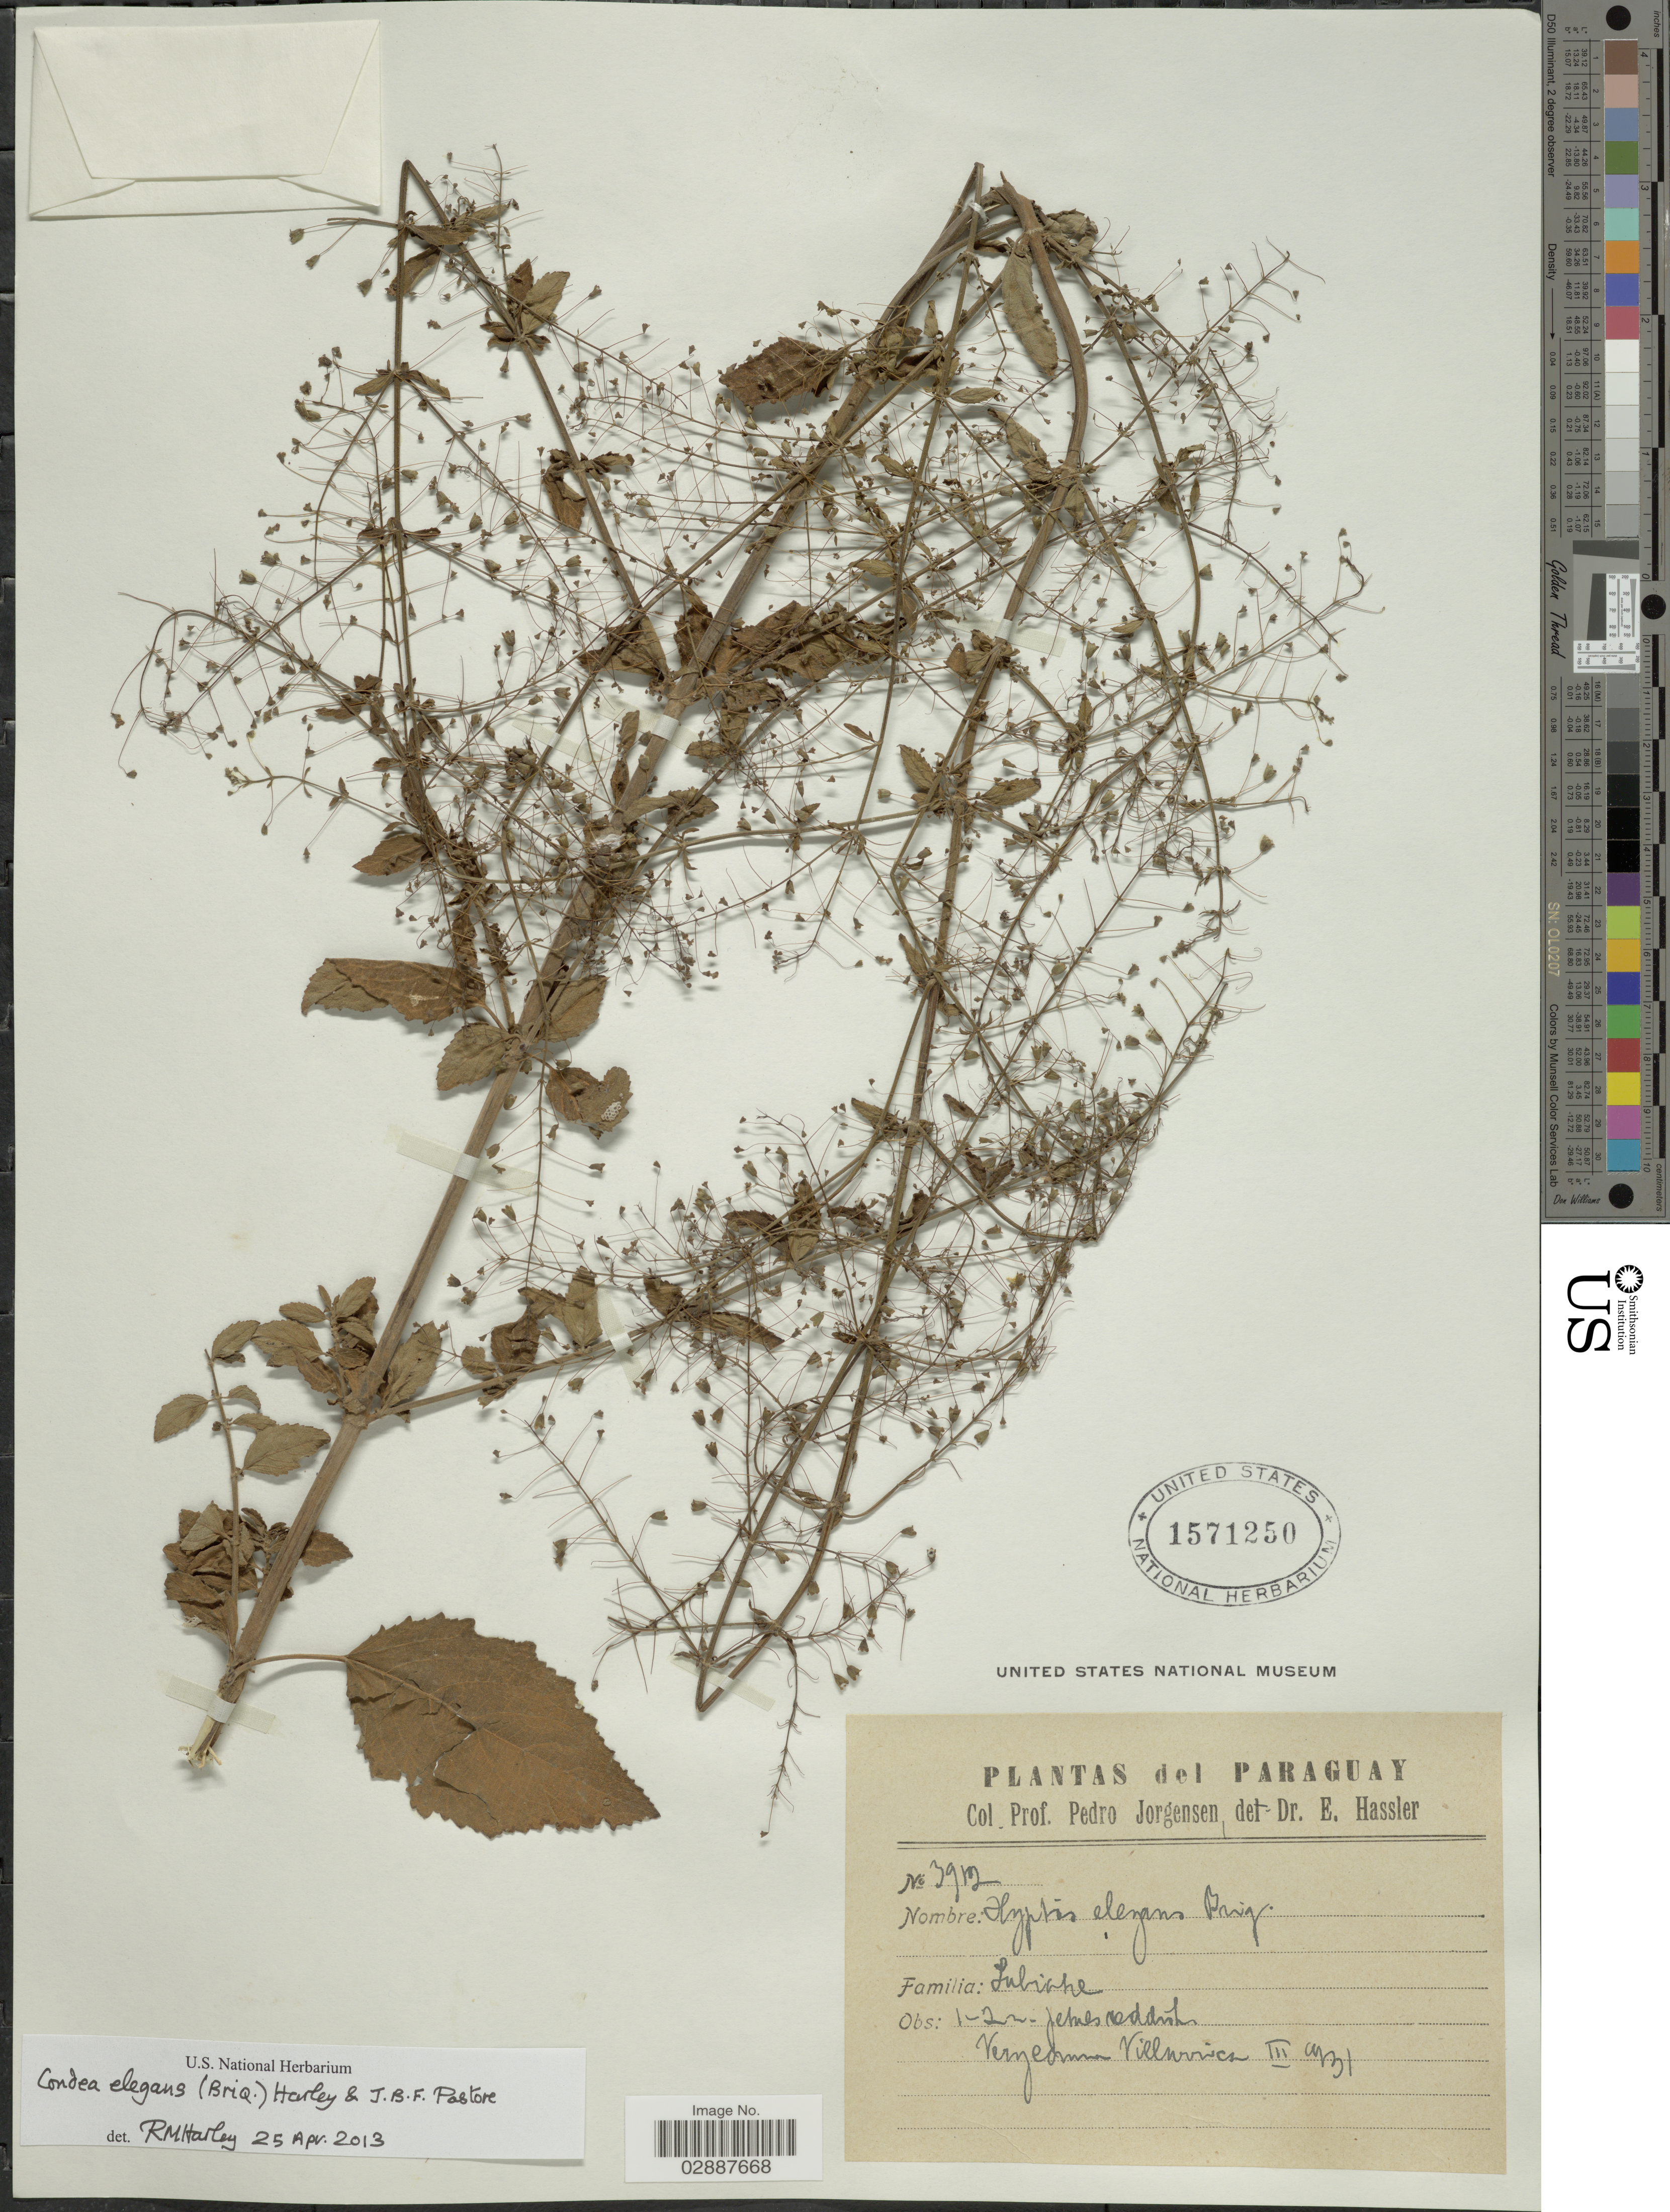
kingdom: Plantae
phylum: Tracheophyta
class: Magnoliopsida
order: Lamiales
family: Lamiaceae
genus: Condea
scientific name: Condea elegans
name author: (Briq.) Harley & J.F.B. Pastore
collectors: P. Jörgensen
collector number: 3912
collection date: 1931-03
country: Paraguay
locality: Very common Villarrica.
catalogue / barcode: US 1571250